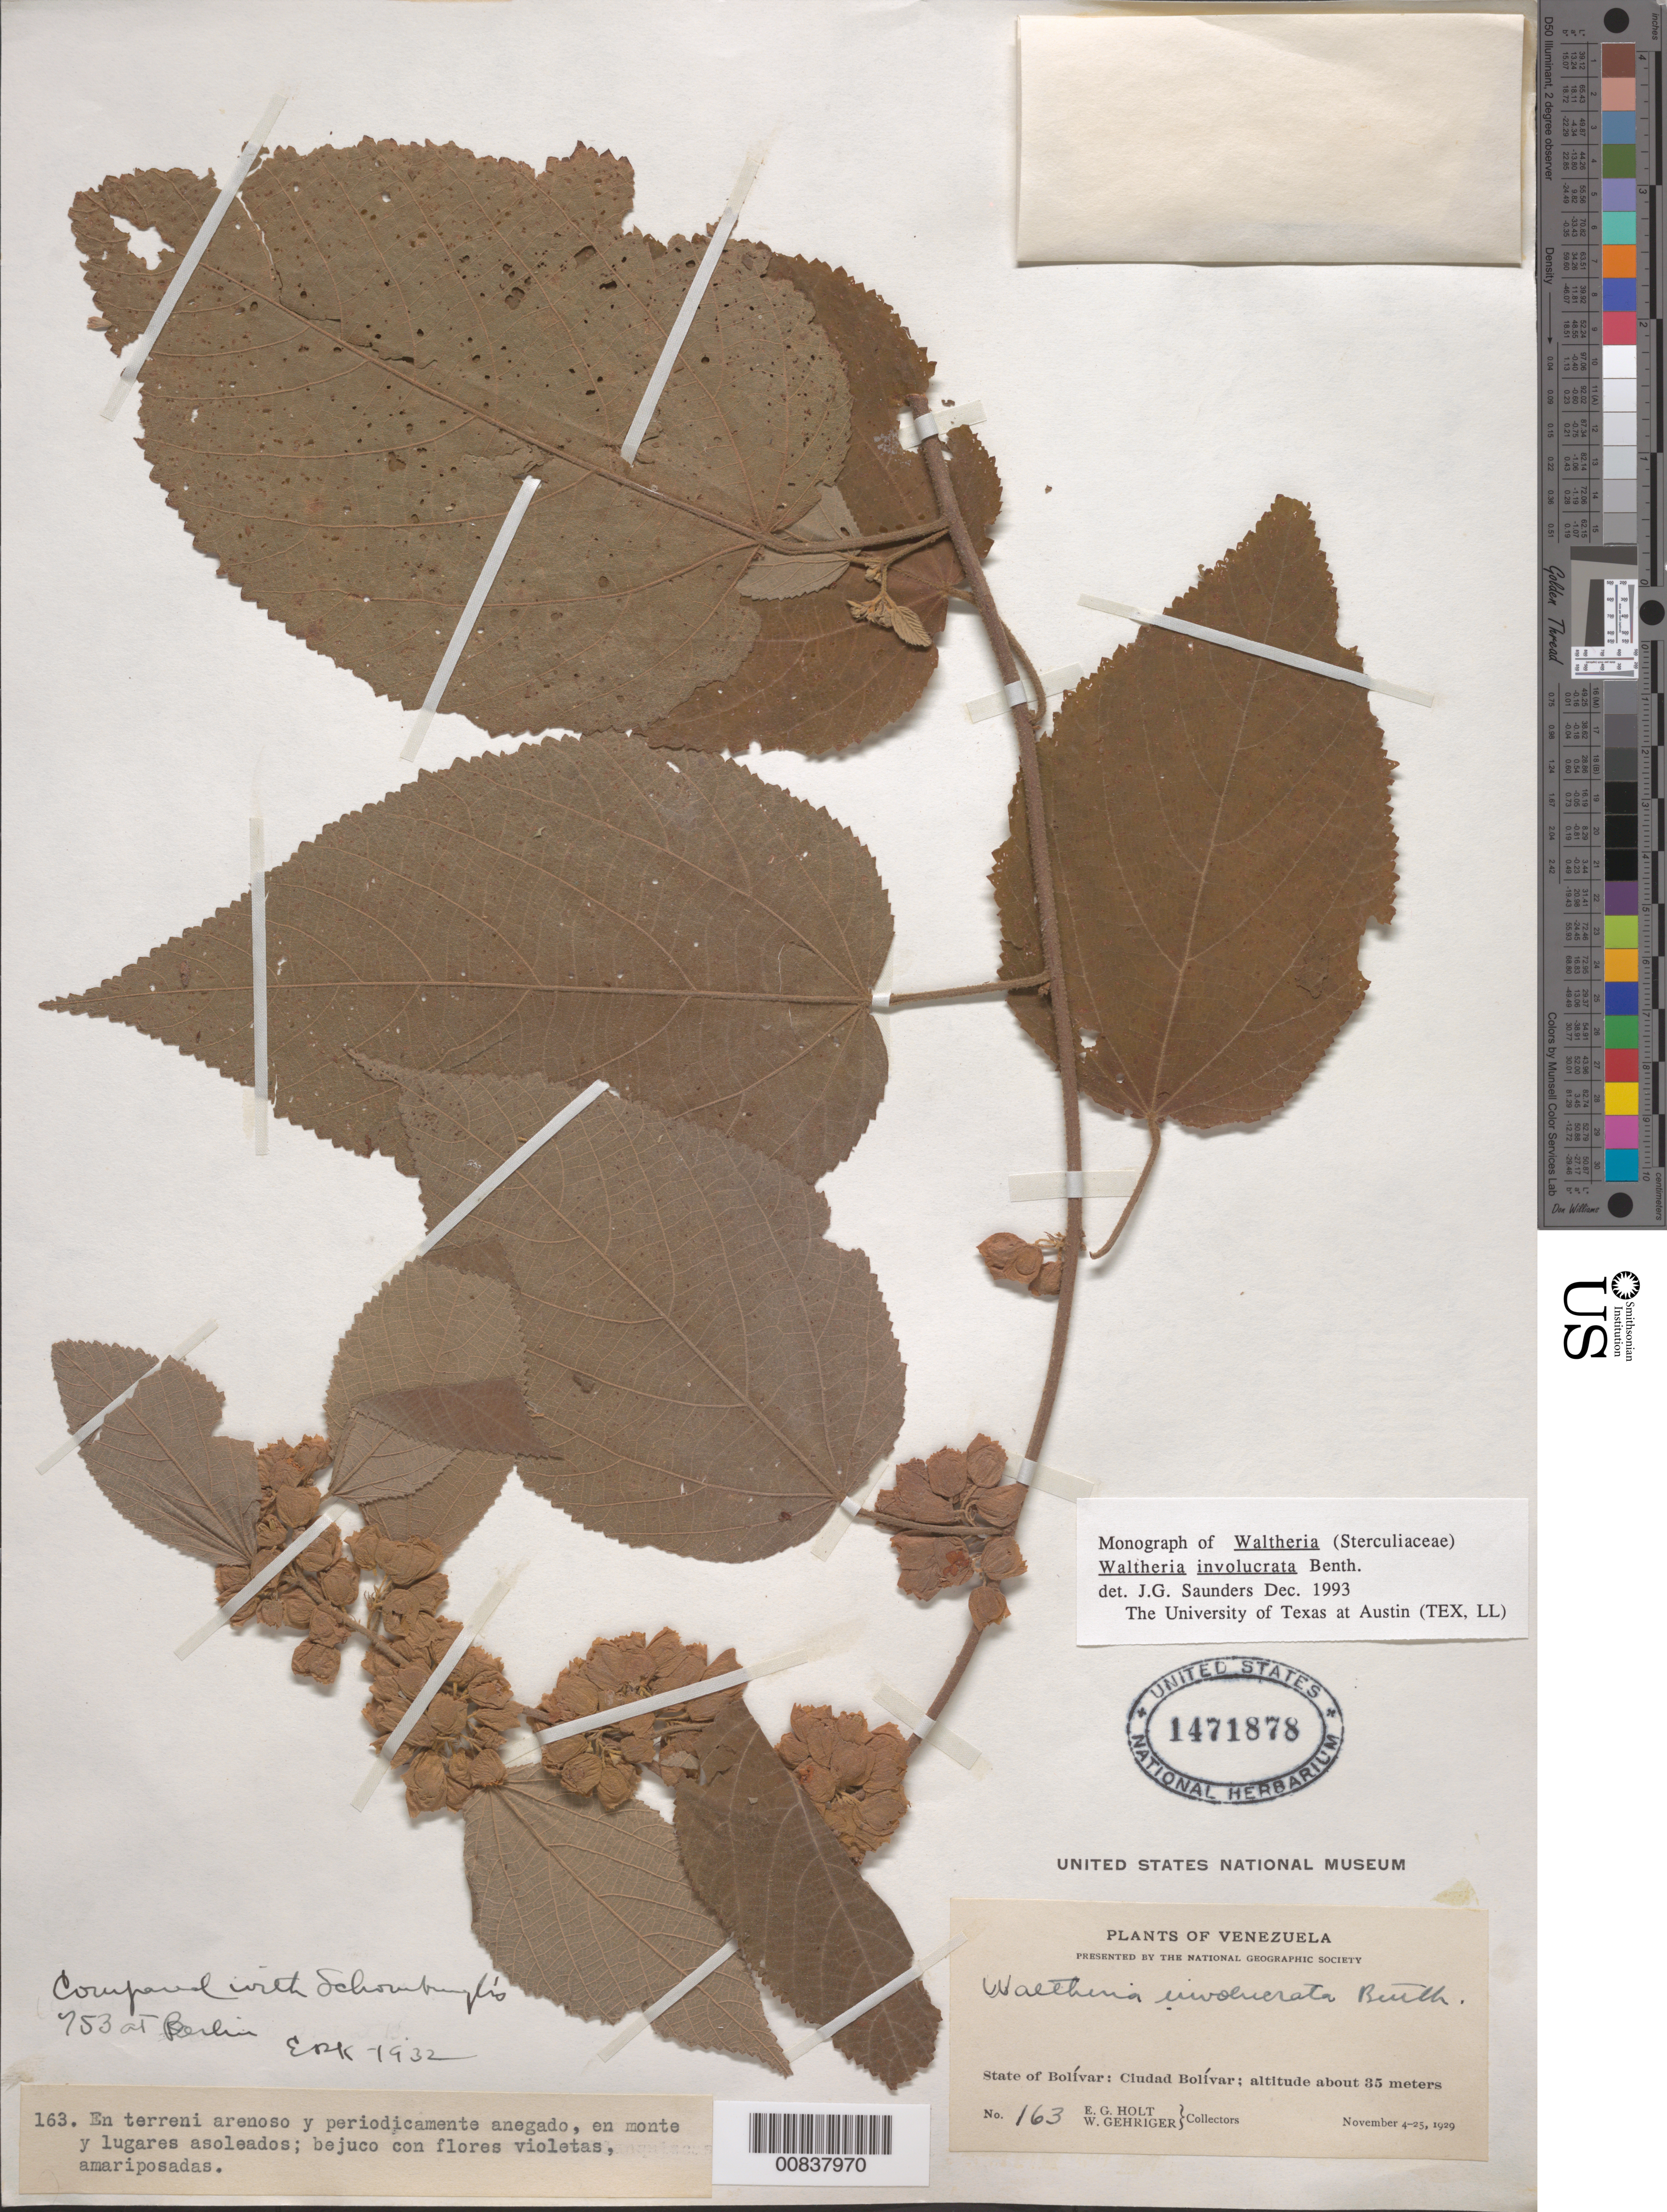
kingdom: Plantae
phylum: Tracheophyta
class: Magnoliopsida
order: Malvales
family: Malvaceae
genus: Waltheria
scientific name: Waltheria involucrata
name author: Benth.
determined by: Saunders, J. G.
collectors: E. Holt & W. Gehriger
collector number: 163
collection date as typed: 4-Nov-29 to 25-Nov-29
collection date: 1929-11-04/1929-11-25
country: Venezuela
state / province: Bolívar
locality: Ciudad Bolívar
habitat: En terreni arenoso y periodicamente anegado, en monte y lugares asoleados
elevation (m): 35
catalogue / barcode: US 1471878